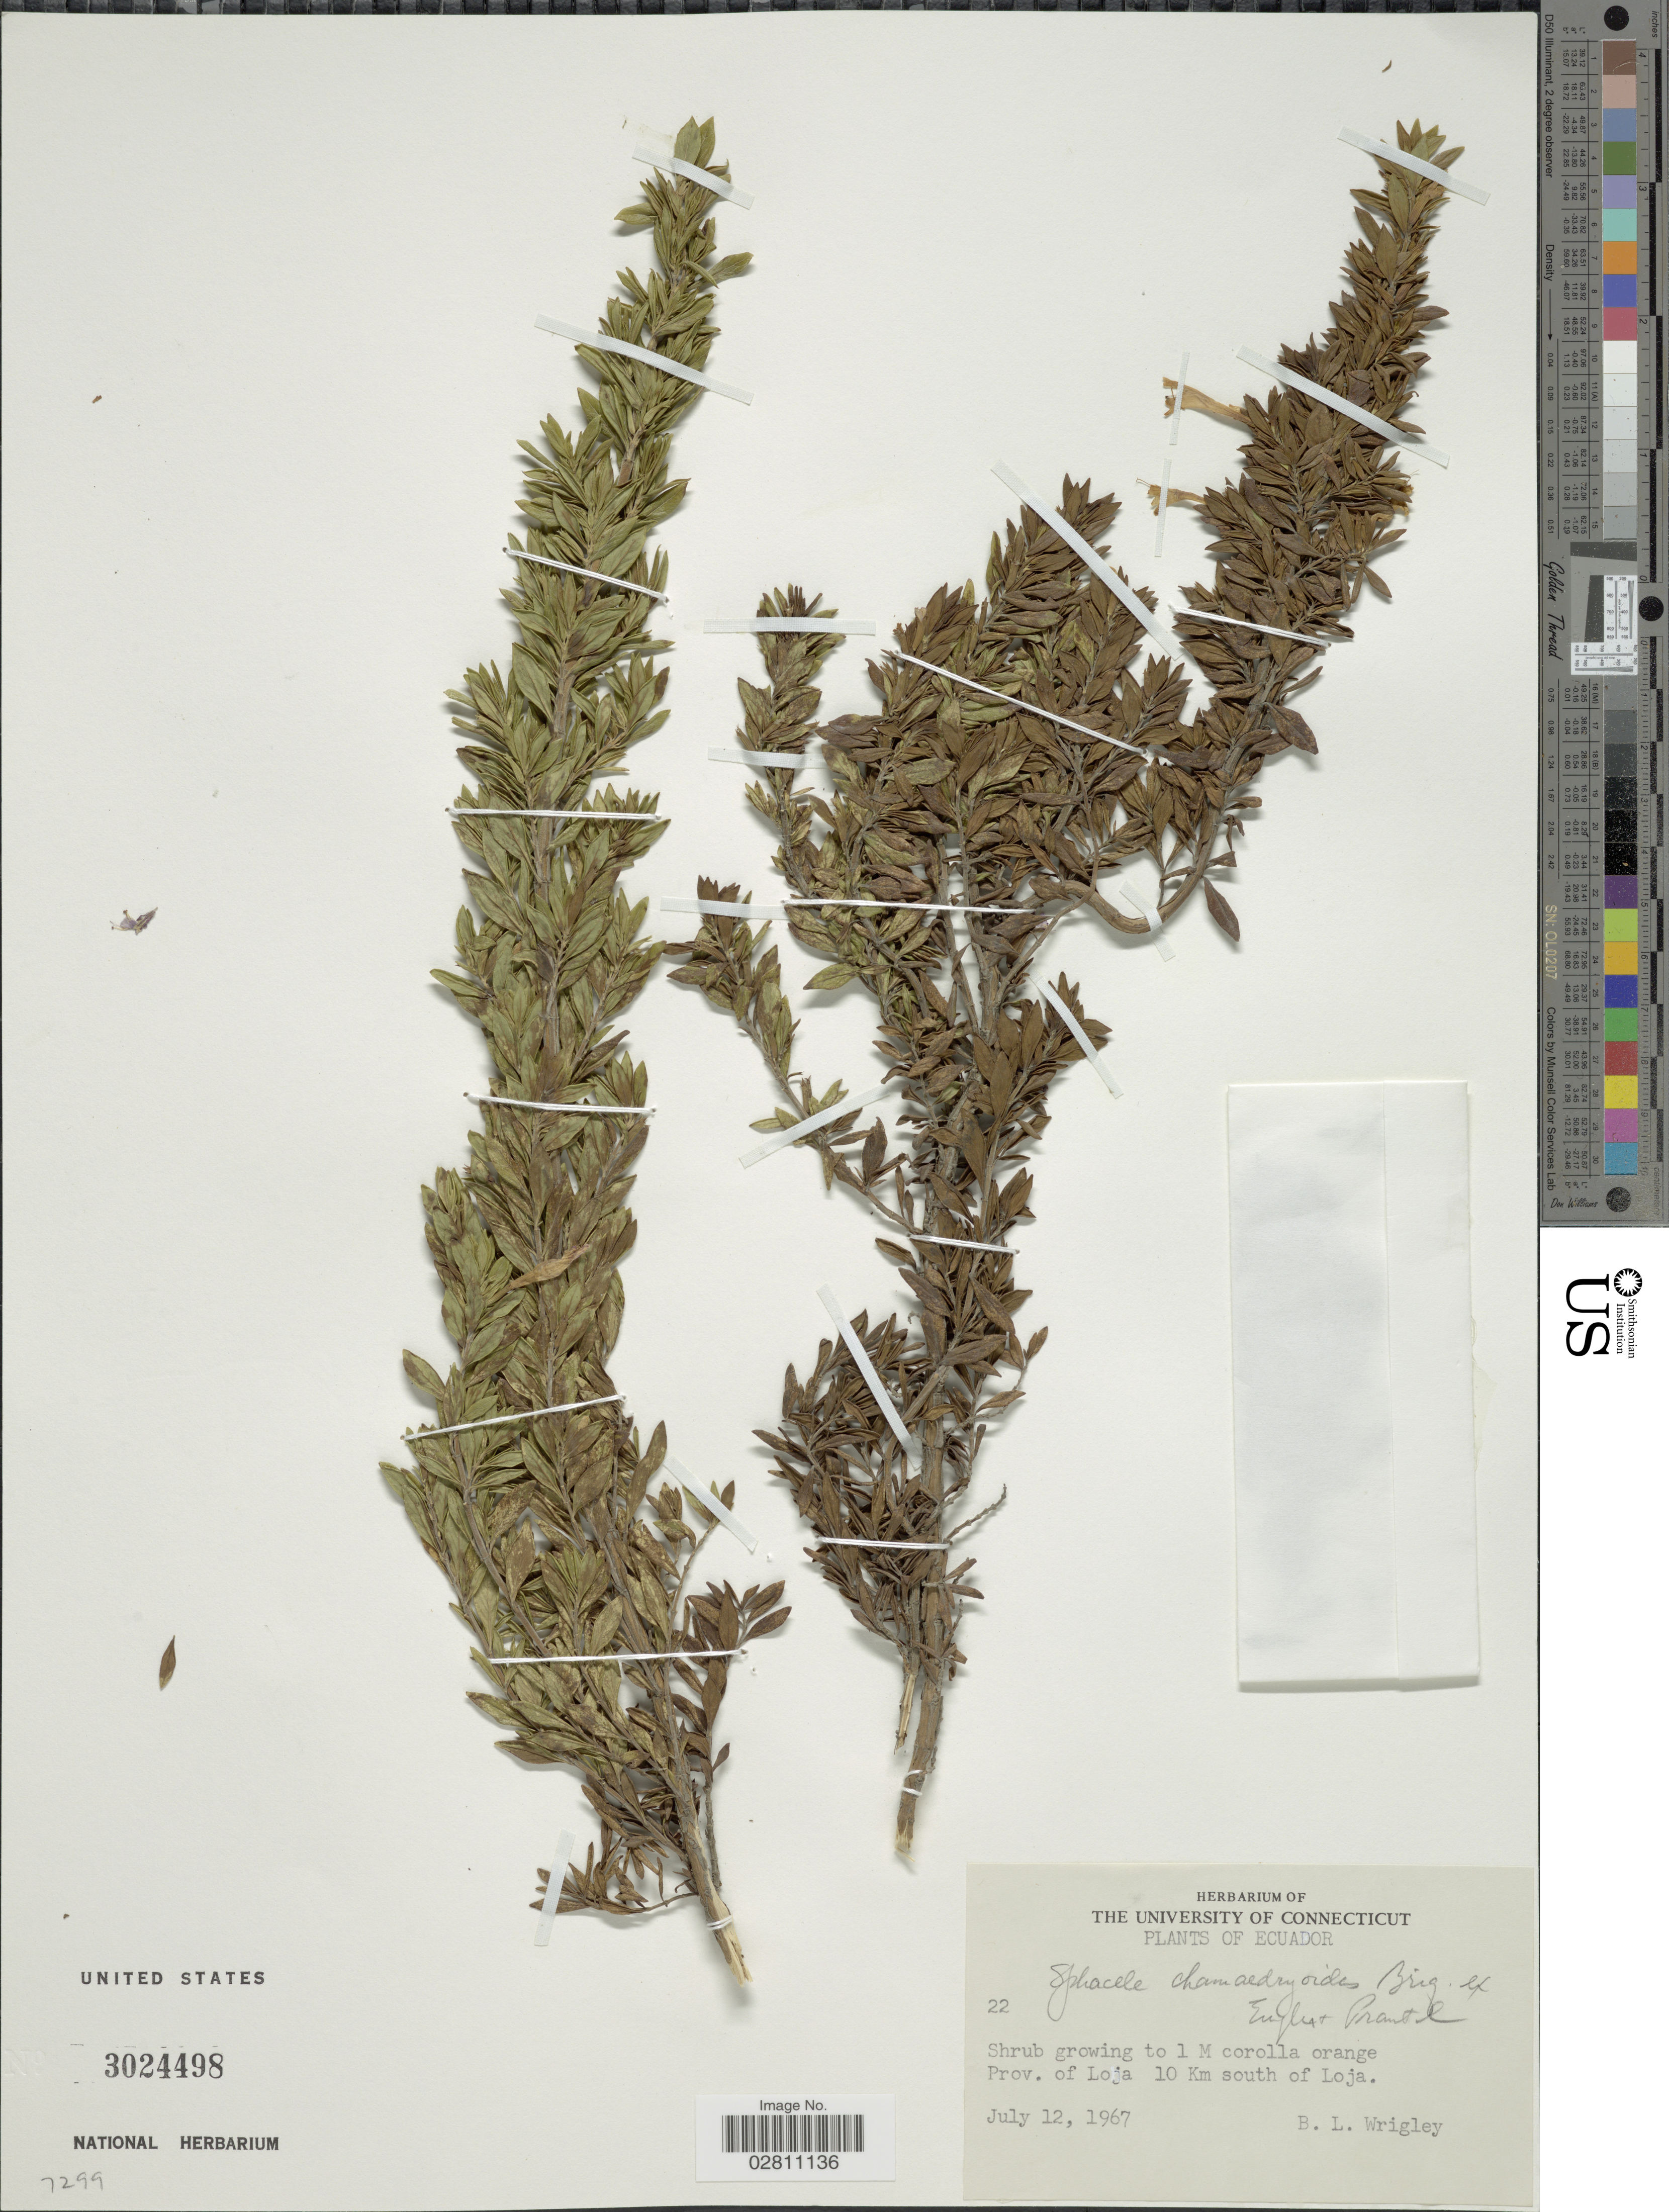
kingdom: Plantae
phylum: Tracheophyta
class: Magnoliopsida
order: Lamiales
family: Lamiaceae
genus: Clinopodium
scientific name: Clinopodium sp.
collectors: B. L. Wrigley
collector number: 22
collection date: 1967-07-12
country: Ecuador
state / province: Loja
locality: Prov. of Loja 10 Km south of Loja.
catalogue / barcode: US 3024498